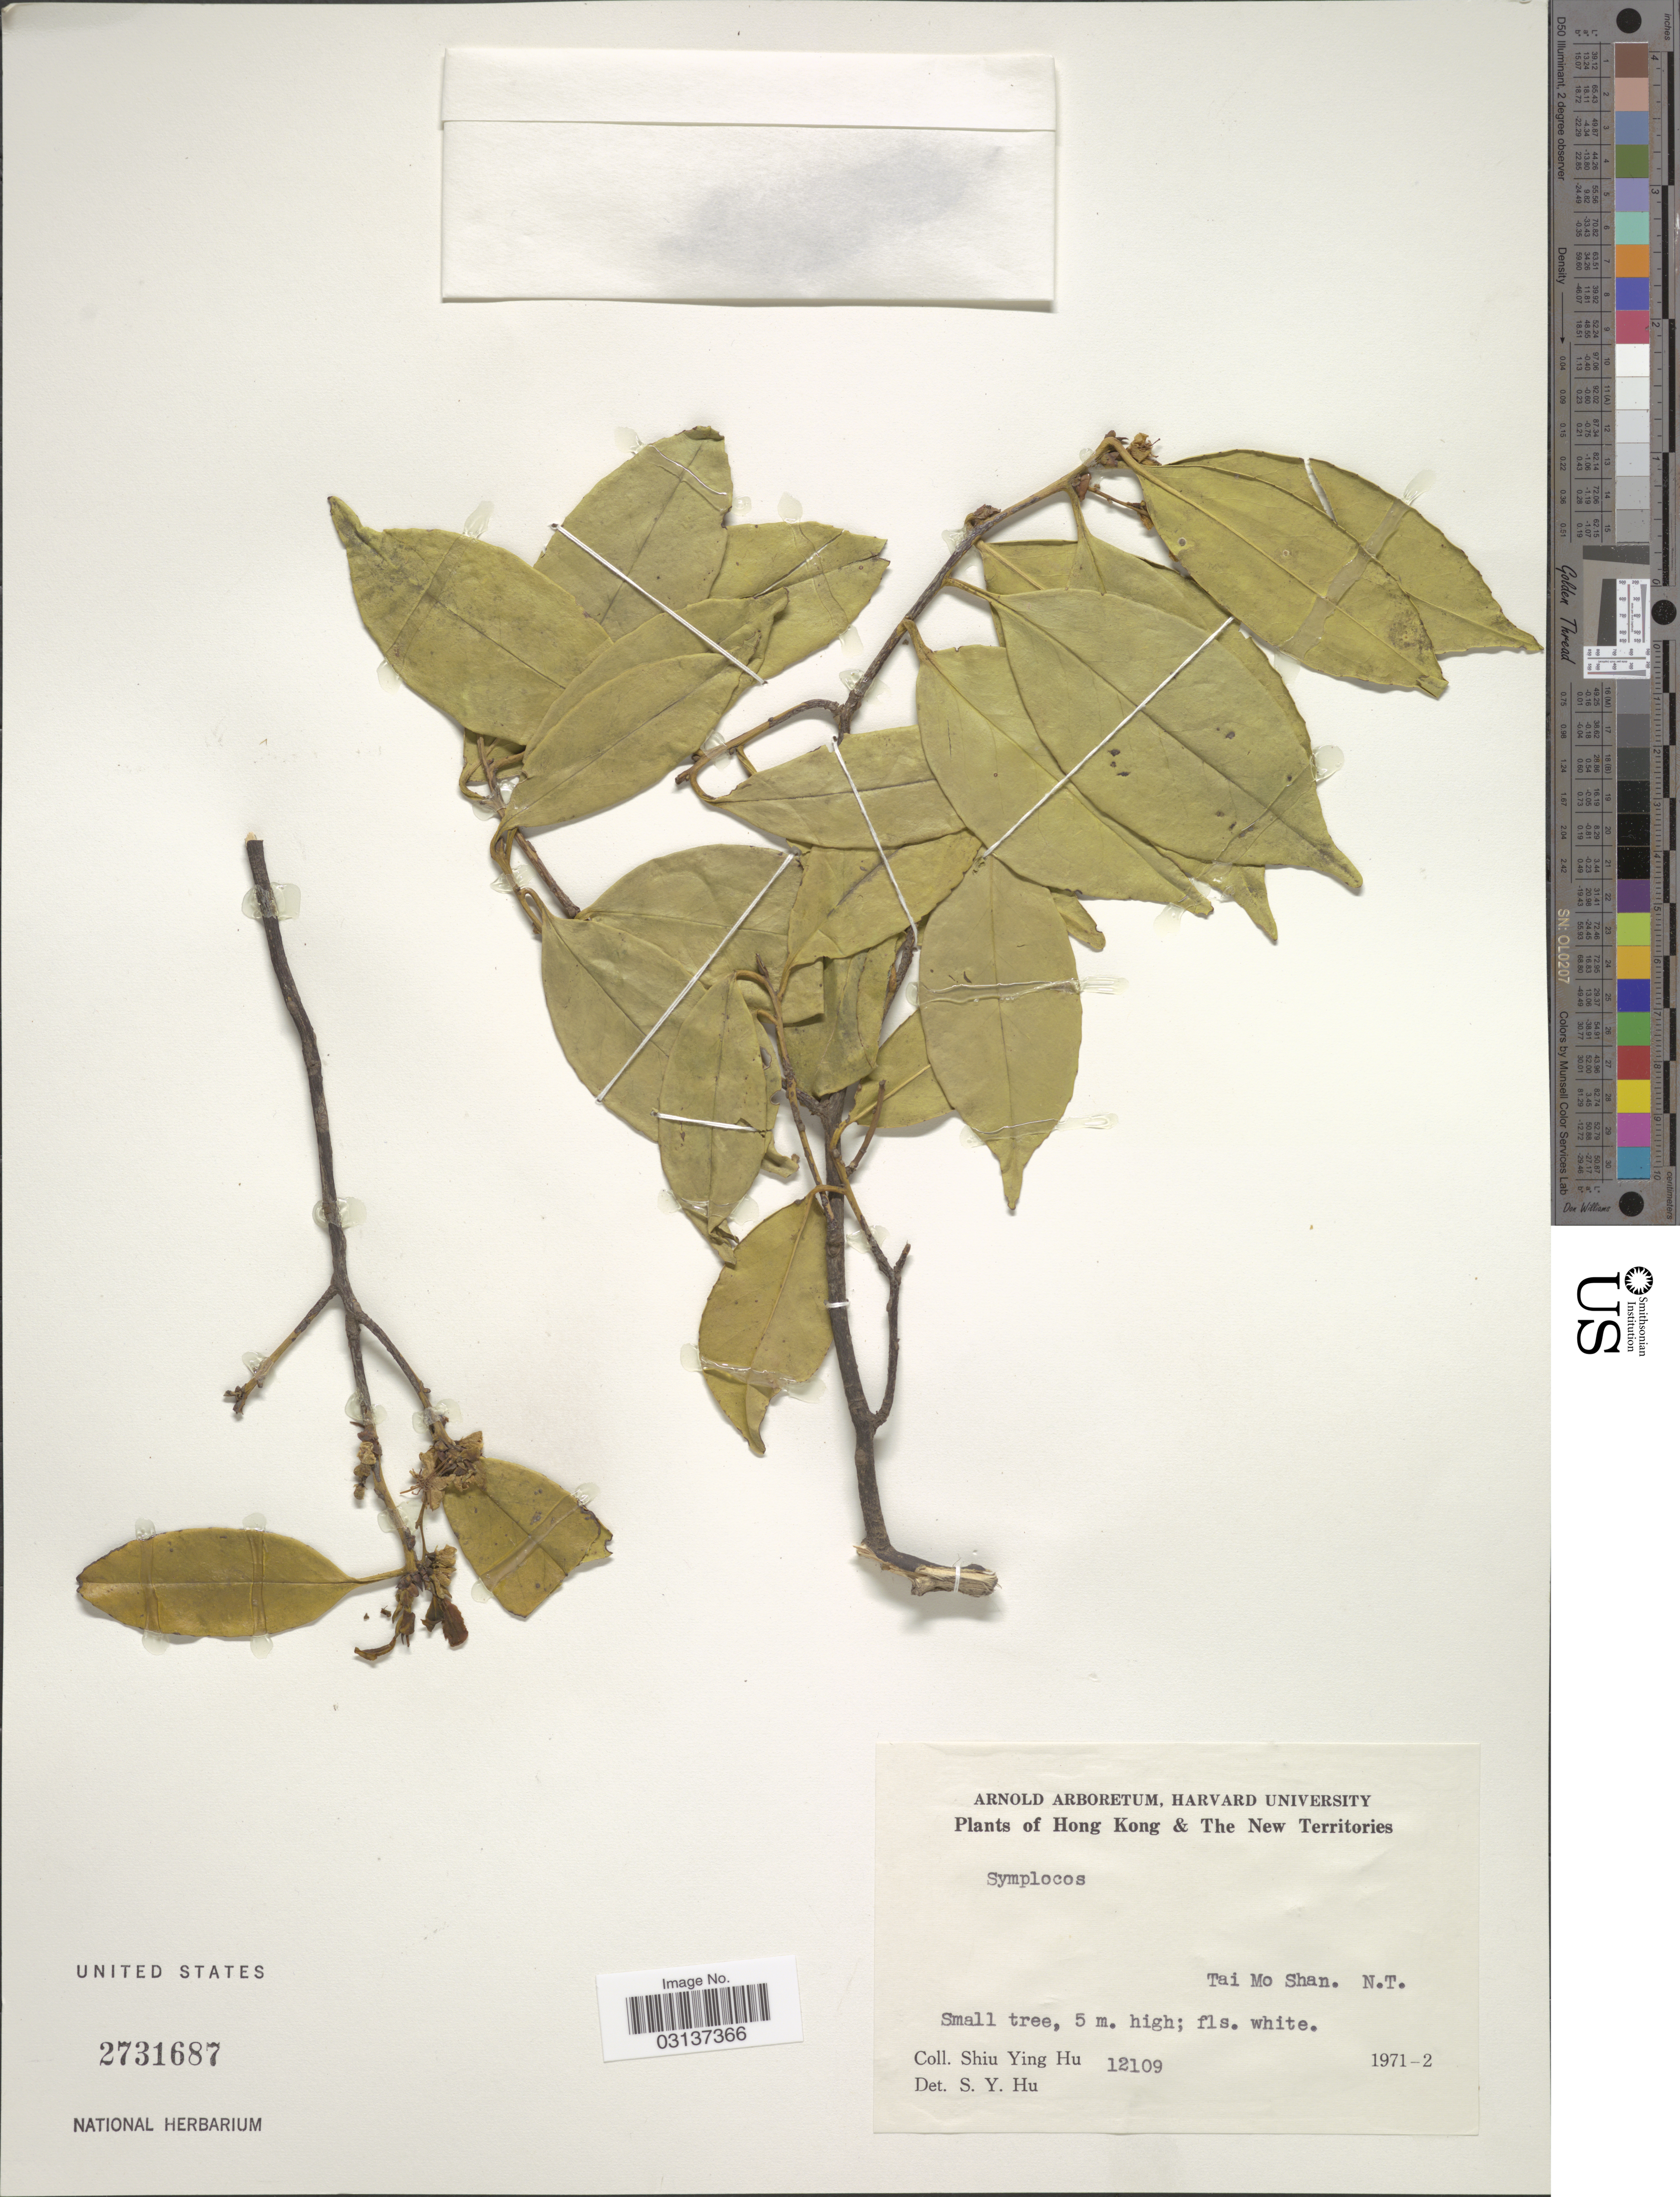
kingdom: Plantae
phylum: Tracheophyta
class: Magnoliopsida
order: Ericales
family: Symplocaceae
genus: Symplocos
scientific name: Symplocos sp.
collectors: S. Y. Hu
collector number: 12109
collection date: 1971/1972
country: China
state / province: Hong Kong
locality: The New Territories. Tai Mo Shan. N. T.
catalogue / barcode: US 2731687